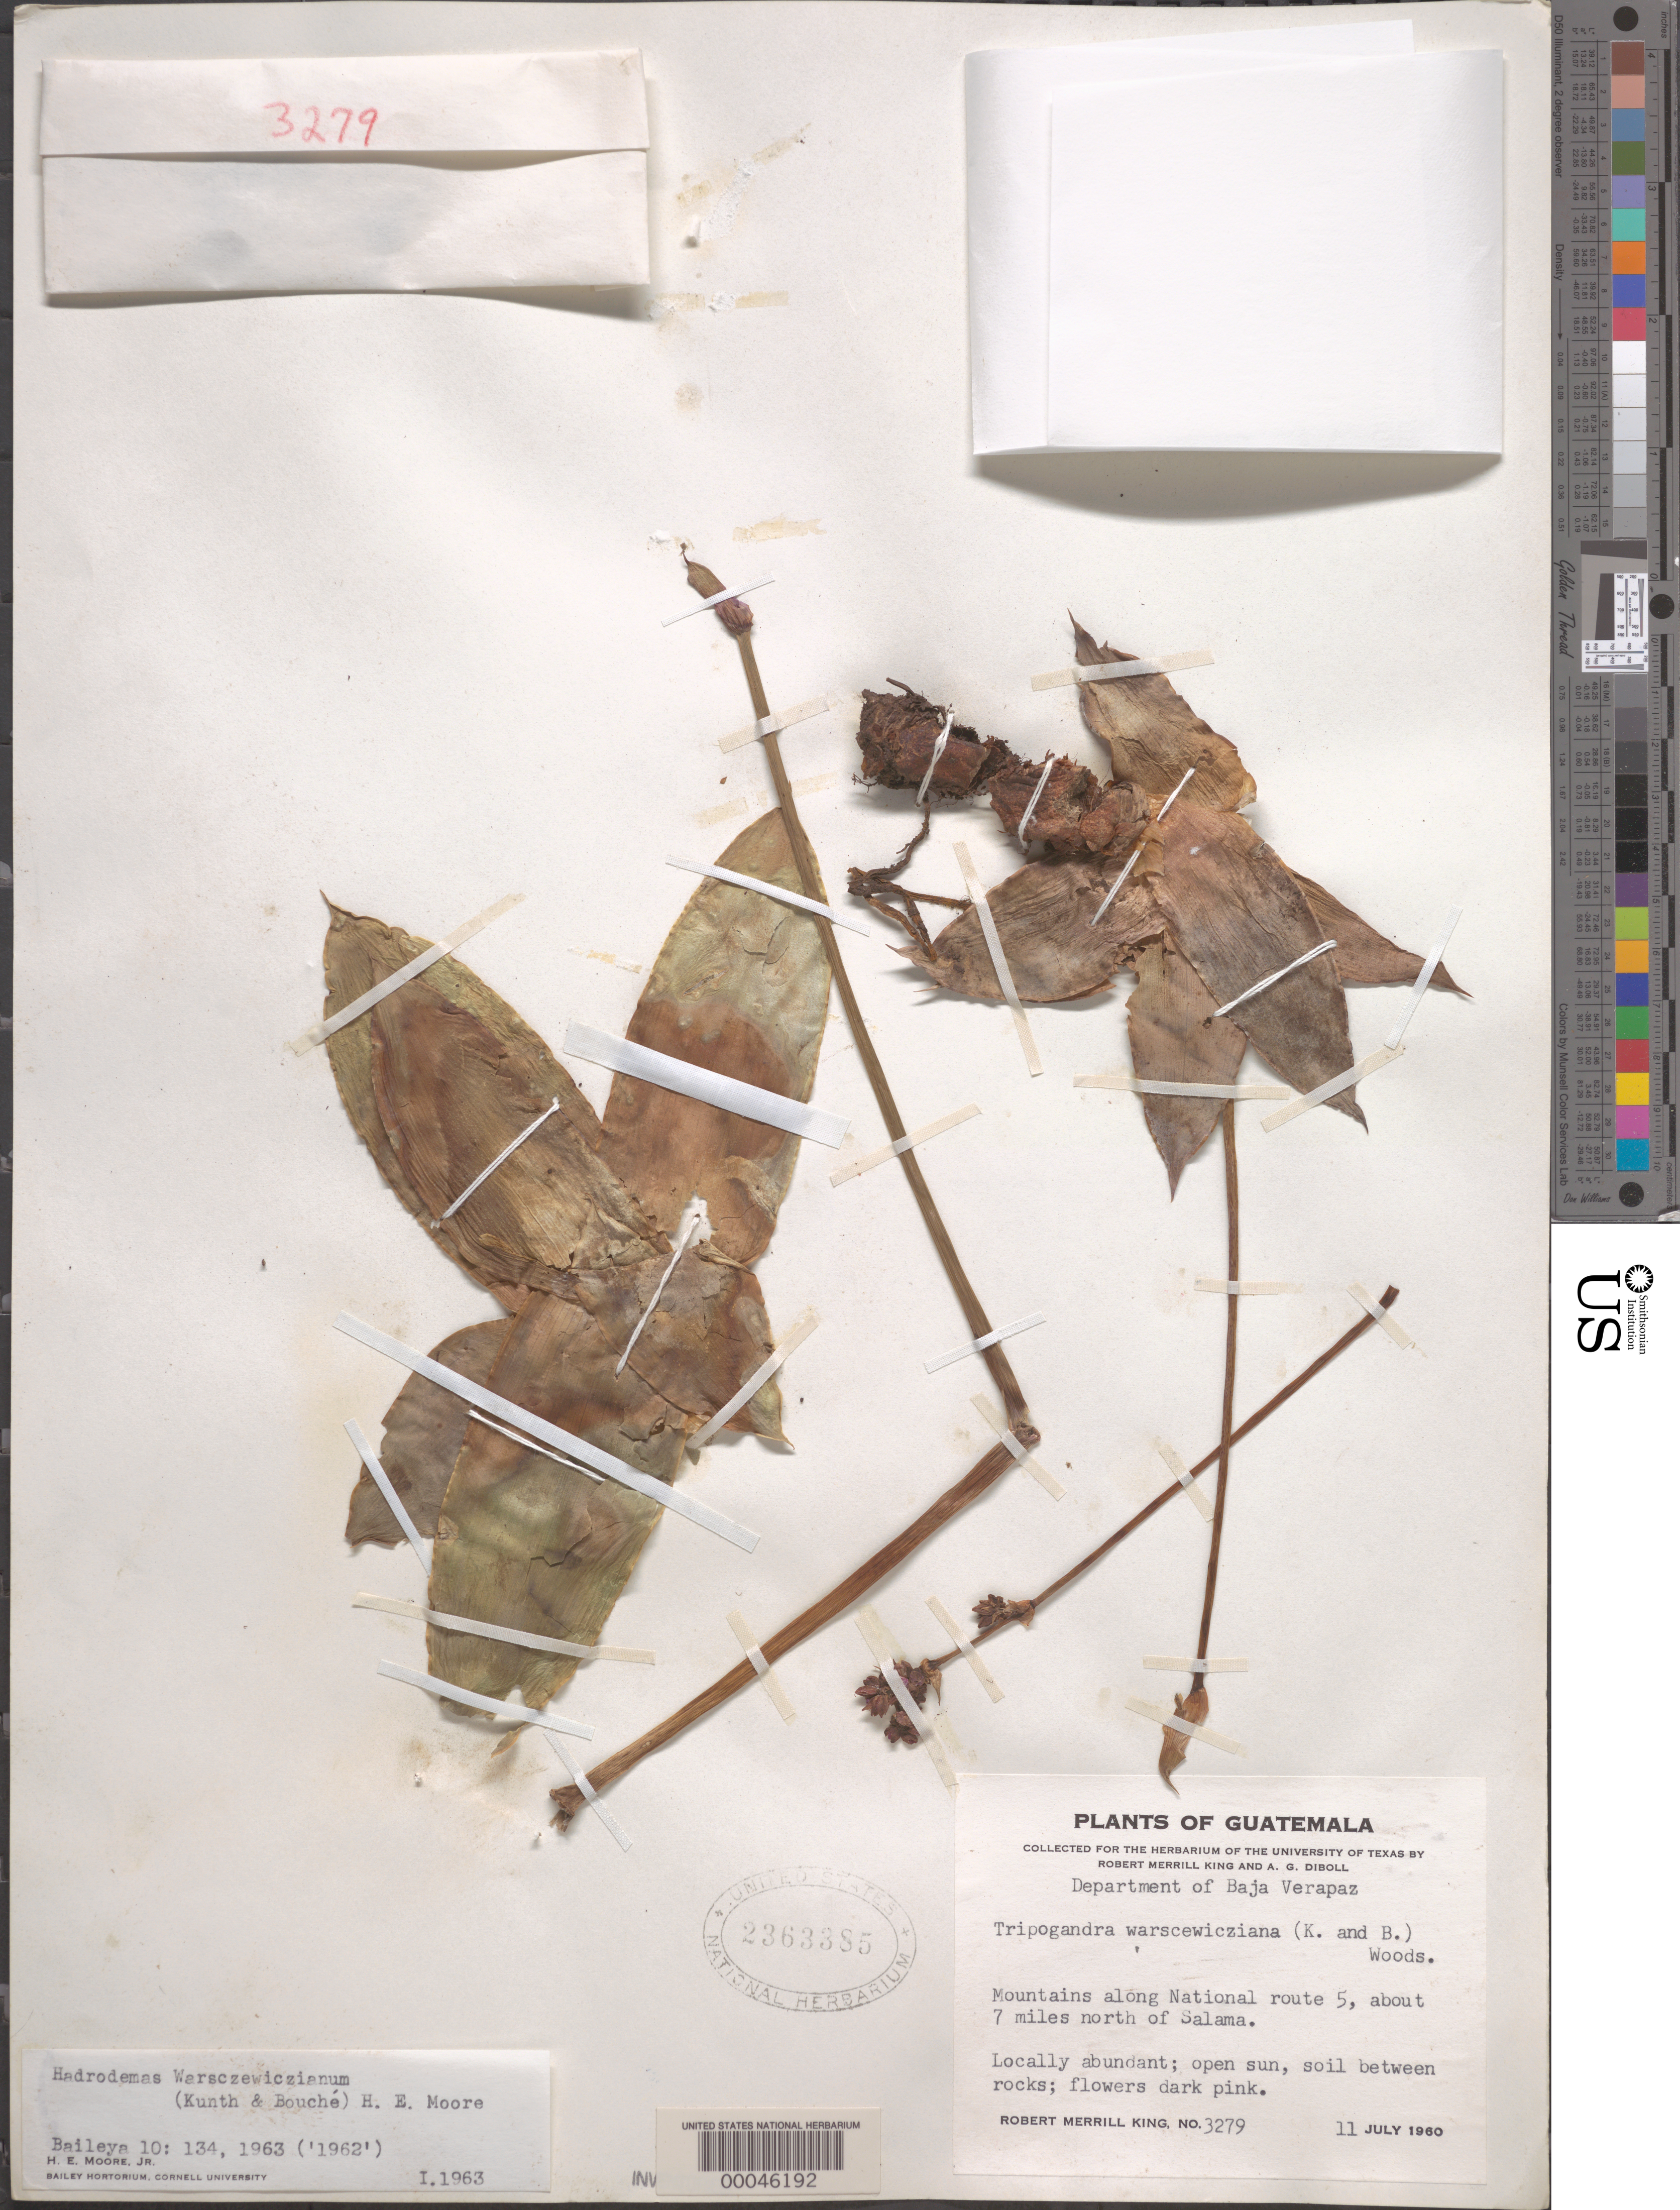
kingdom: Plantae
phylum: Tracheophyta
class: Liliopsida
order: Commelinales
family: Commelinaceae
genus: Callisia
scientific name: Callisia warszewicziana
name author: (Kunth & C.D. Bouché) D.R. Hunt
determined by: Moore, H. E.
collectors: R. M. King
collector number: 3279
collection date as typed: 11 Jul 1960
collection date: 1960-07-11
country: Guatemala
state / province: Baja Verapaz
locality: N of Salama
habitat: Soil between rocks, full sun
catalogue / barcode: US 2363385